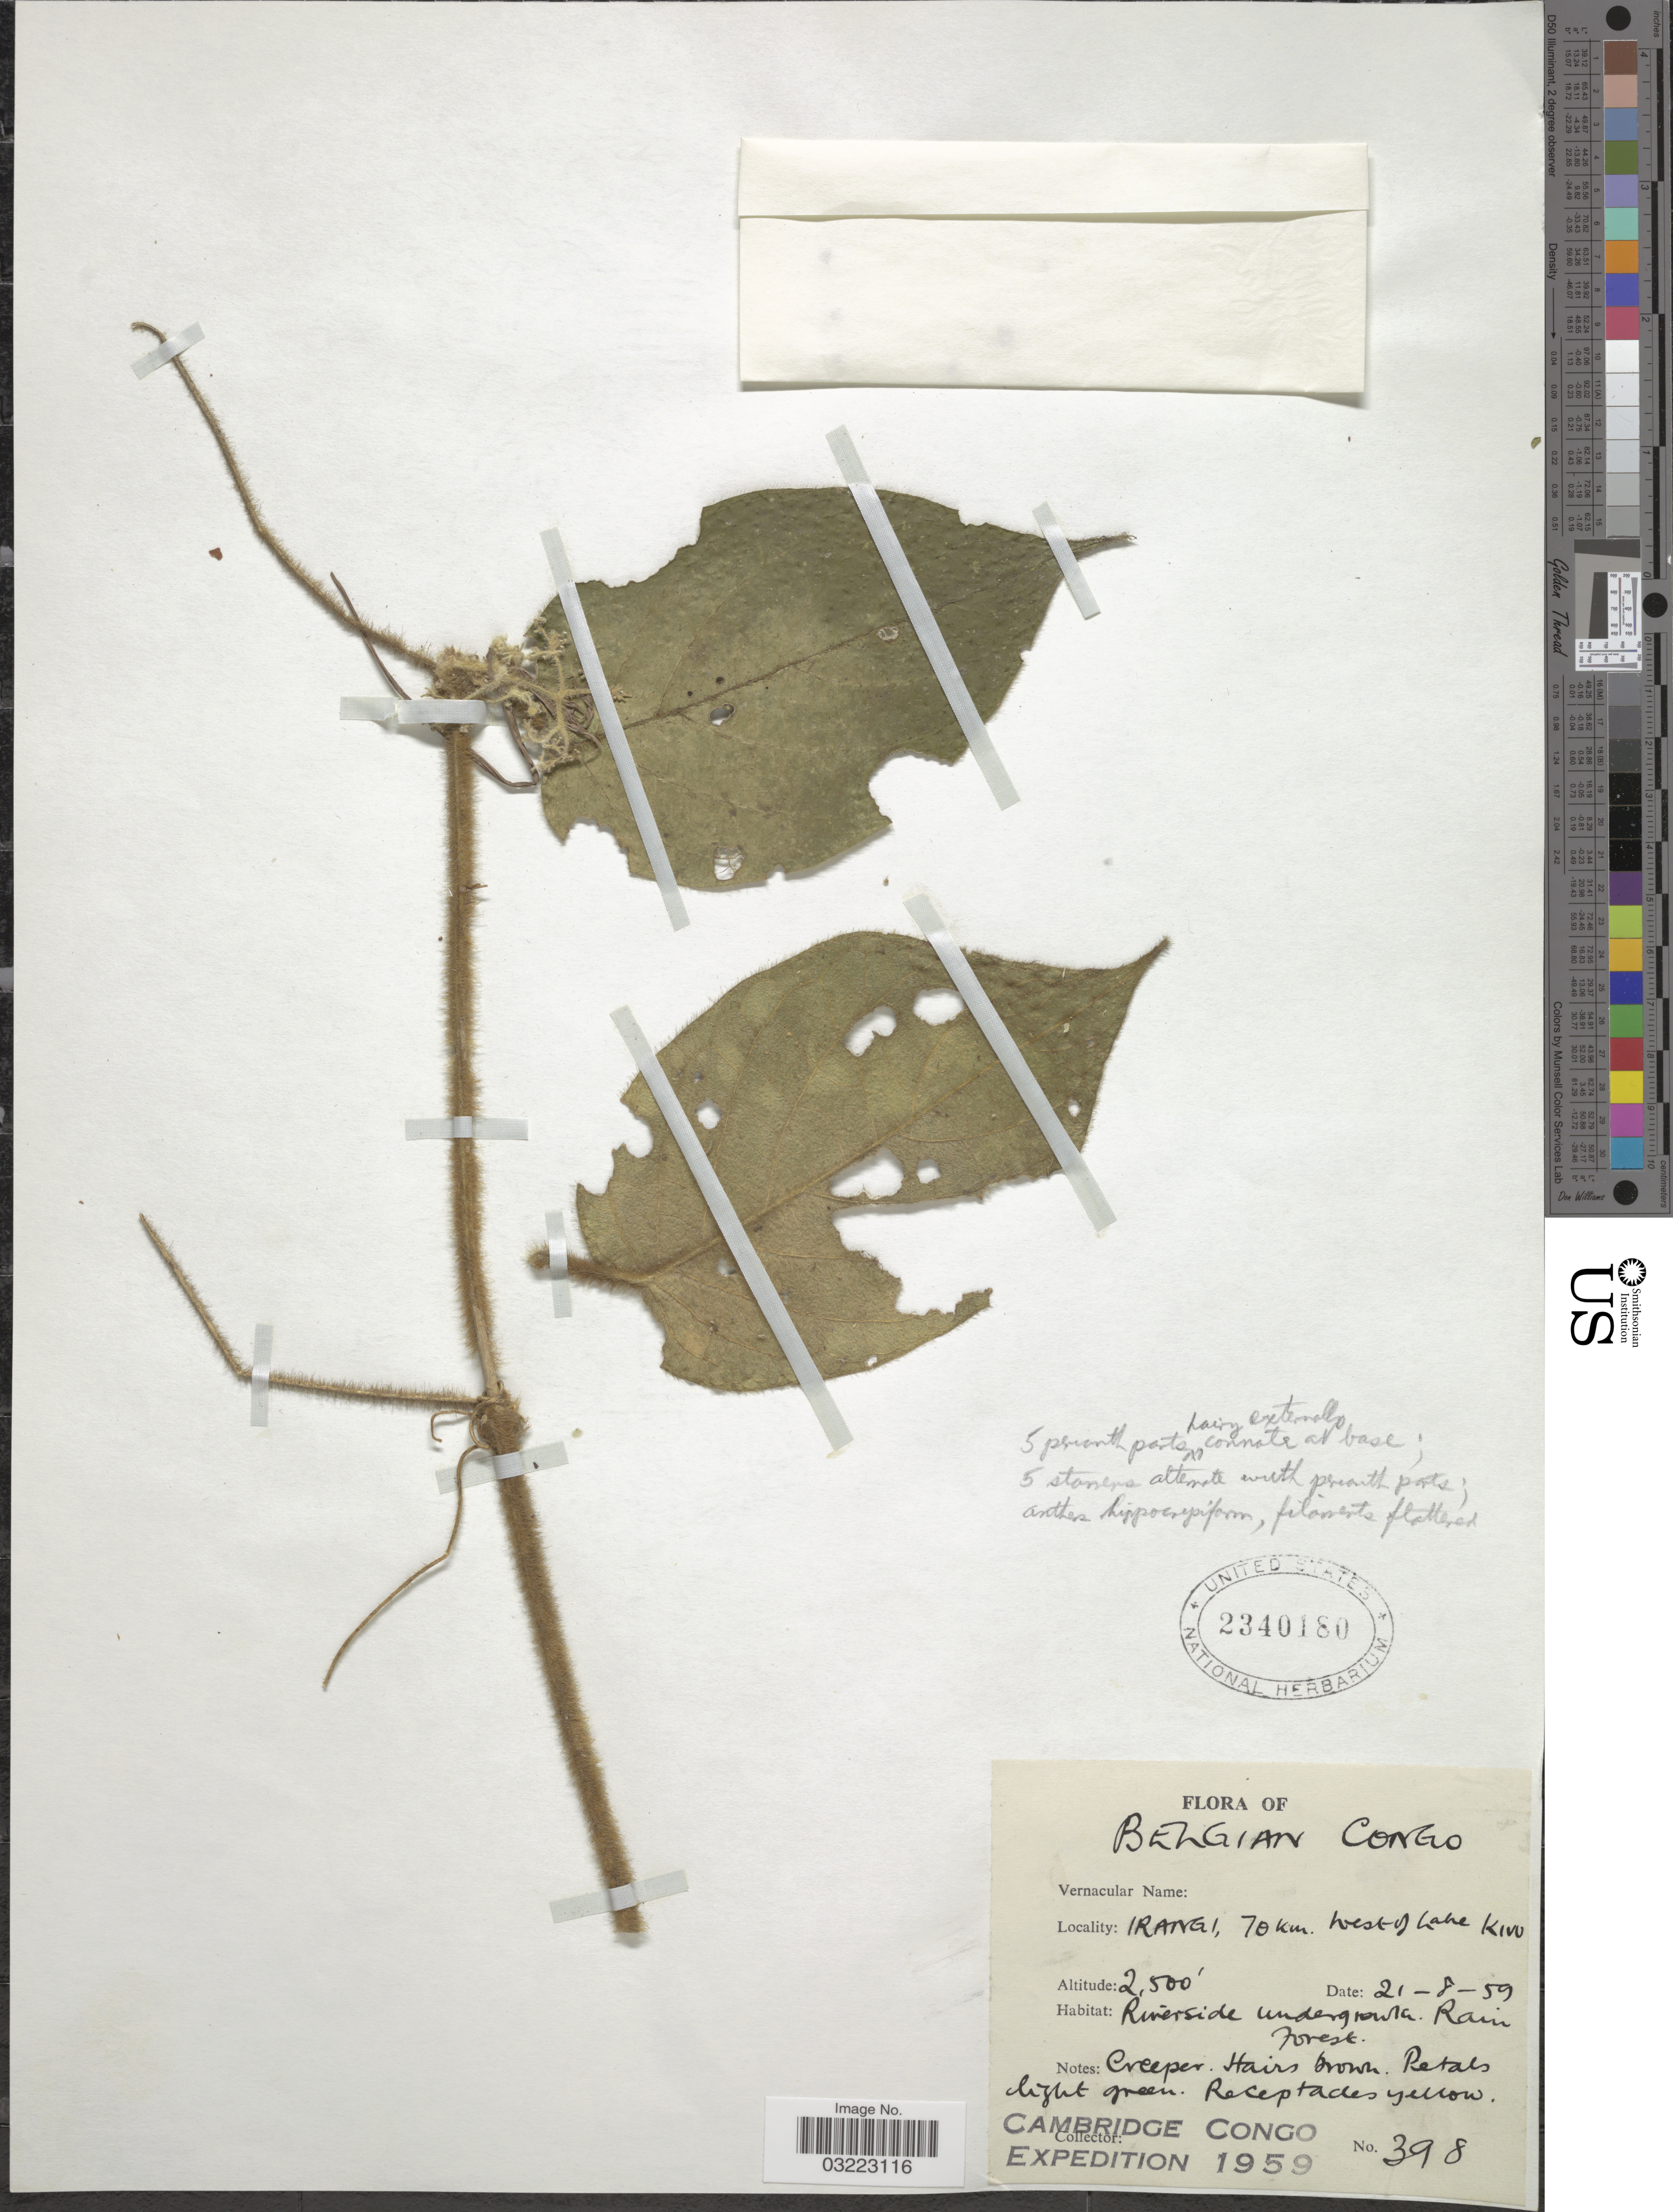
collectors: Cambridge Congo Expedition 1959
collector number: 398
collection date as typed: Transcribed d/m/y: 21/8/59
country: Congo, Democratic Republic of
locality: Belgian Congo. Irangi, 70 km. west of Lake Kivu.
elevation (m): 762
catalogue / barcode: US 2340180